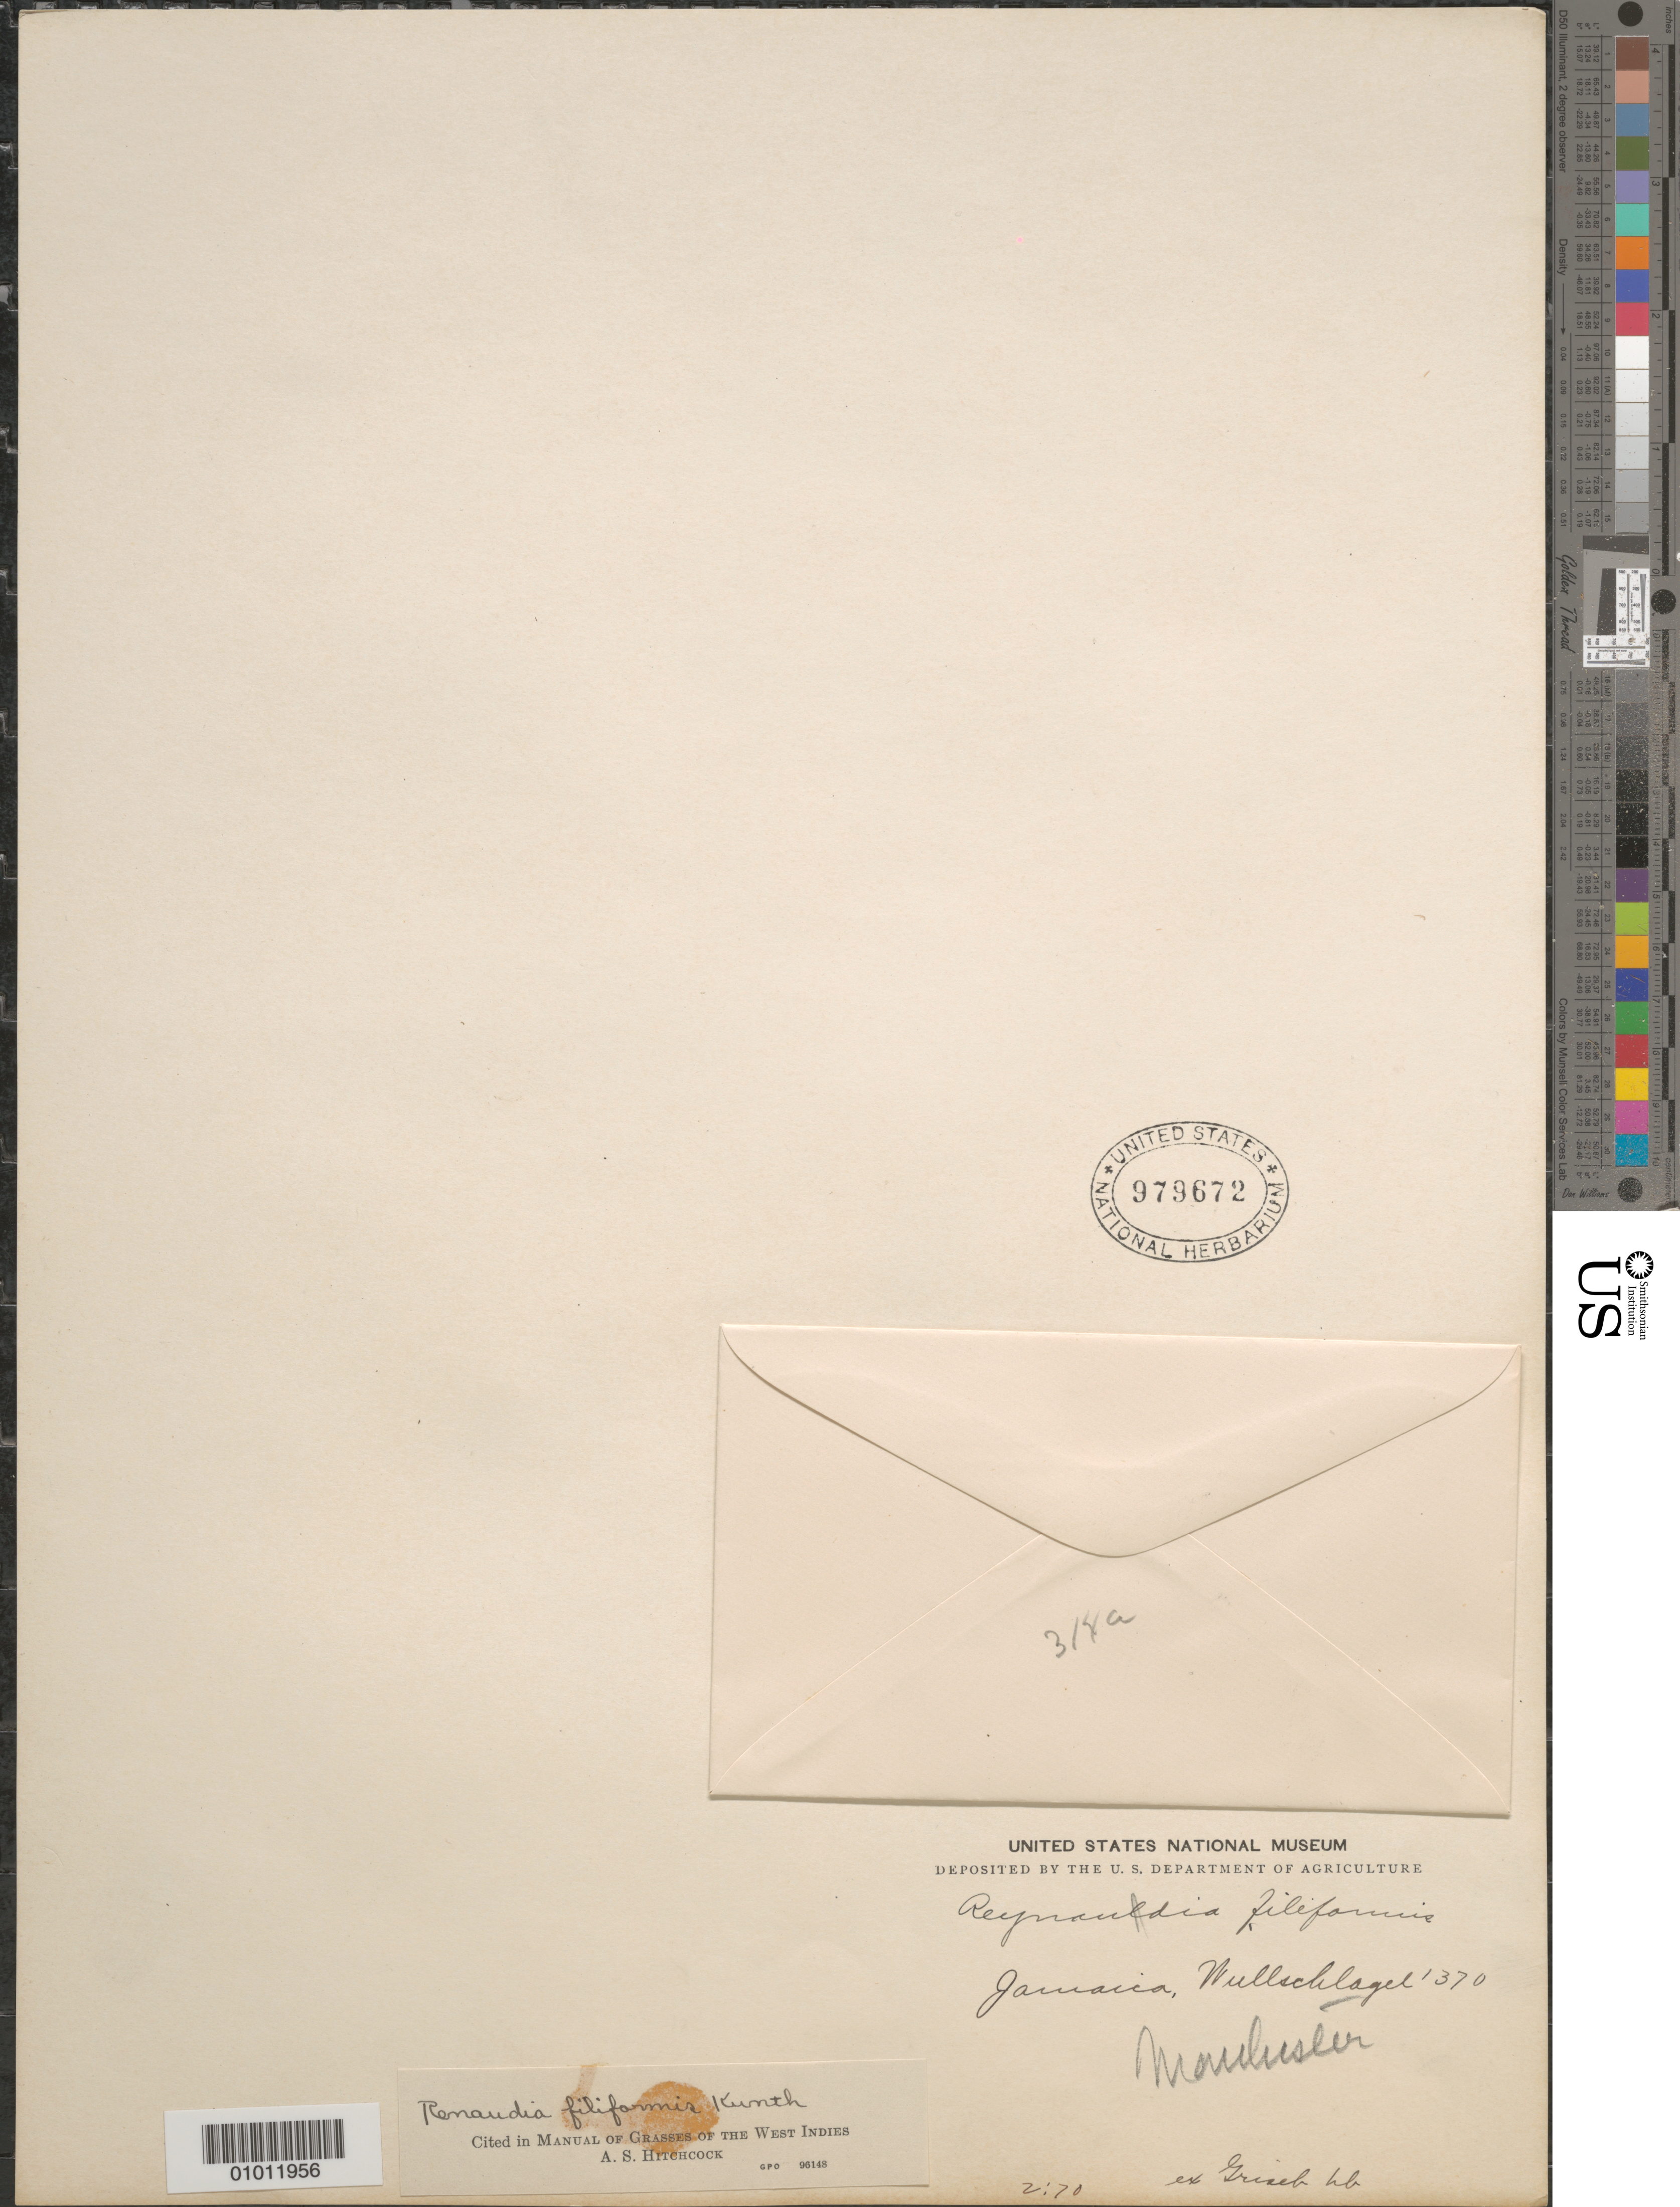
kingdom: Plantae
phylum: Tracheophyta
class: Liliopsida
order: Poales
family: Poaceae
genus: Reynaudia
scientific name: Reynaudia filiformis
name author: (Spreng. ex Schult.) Kunth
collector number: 1370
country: Jamaica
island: Jamaica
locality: Mullschlagel [sp], Maulusler [sp]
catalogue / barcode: US 979672